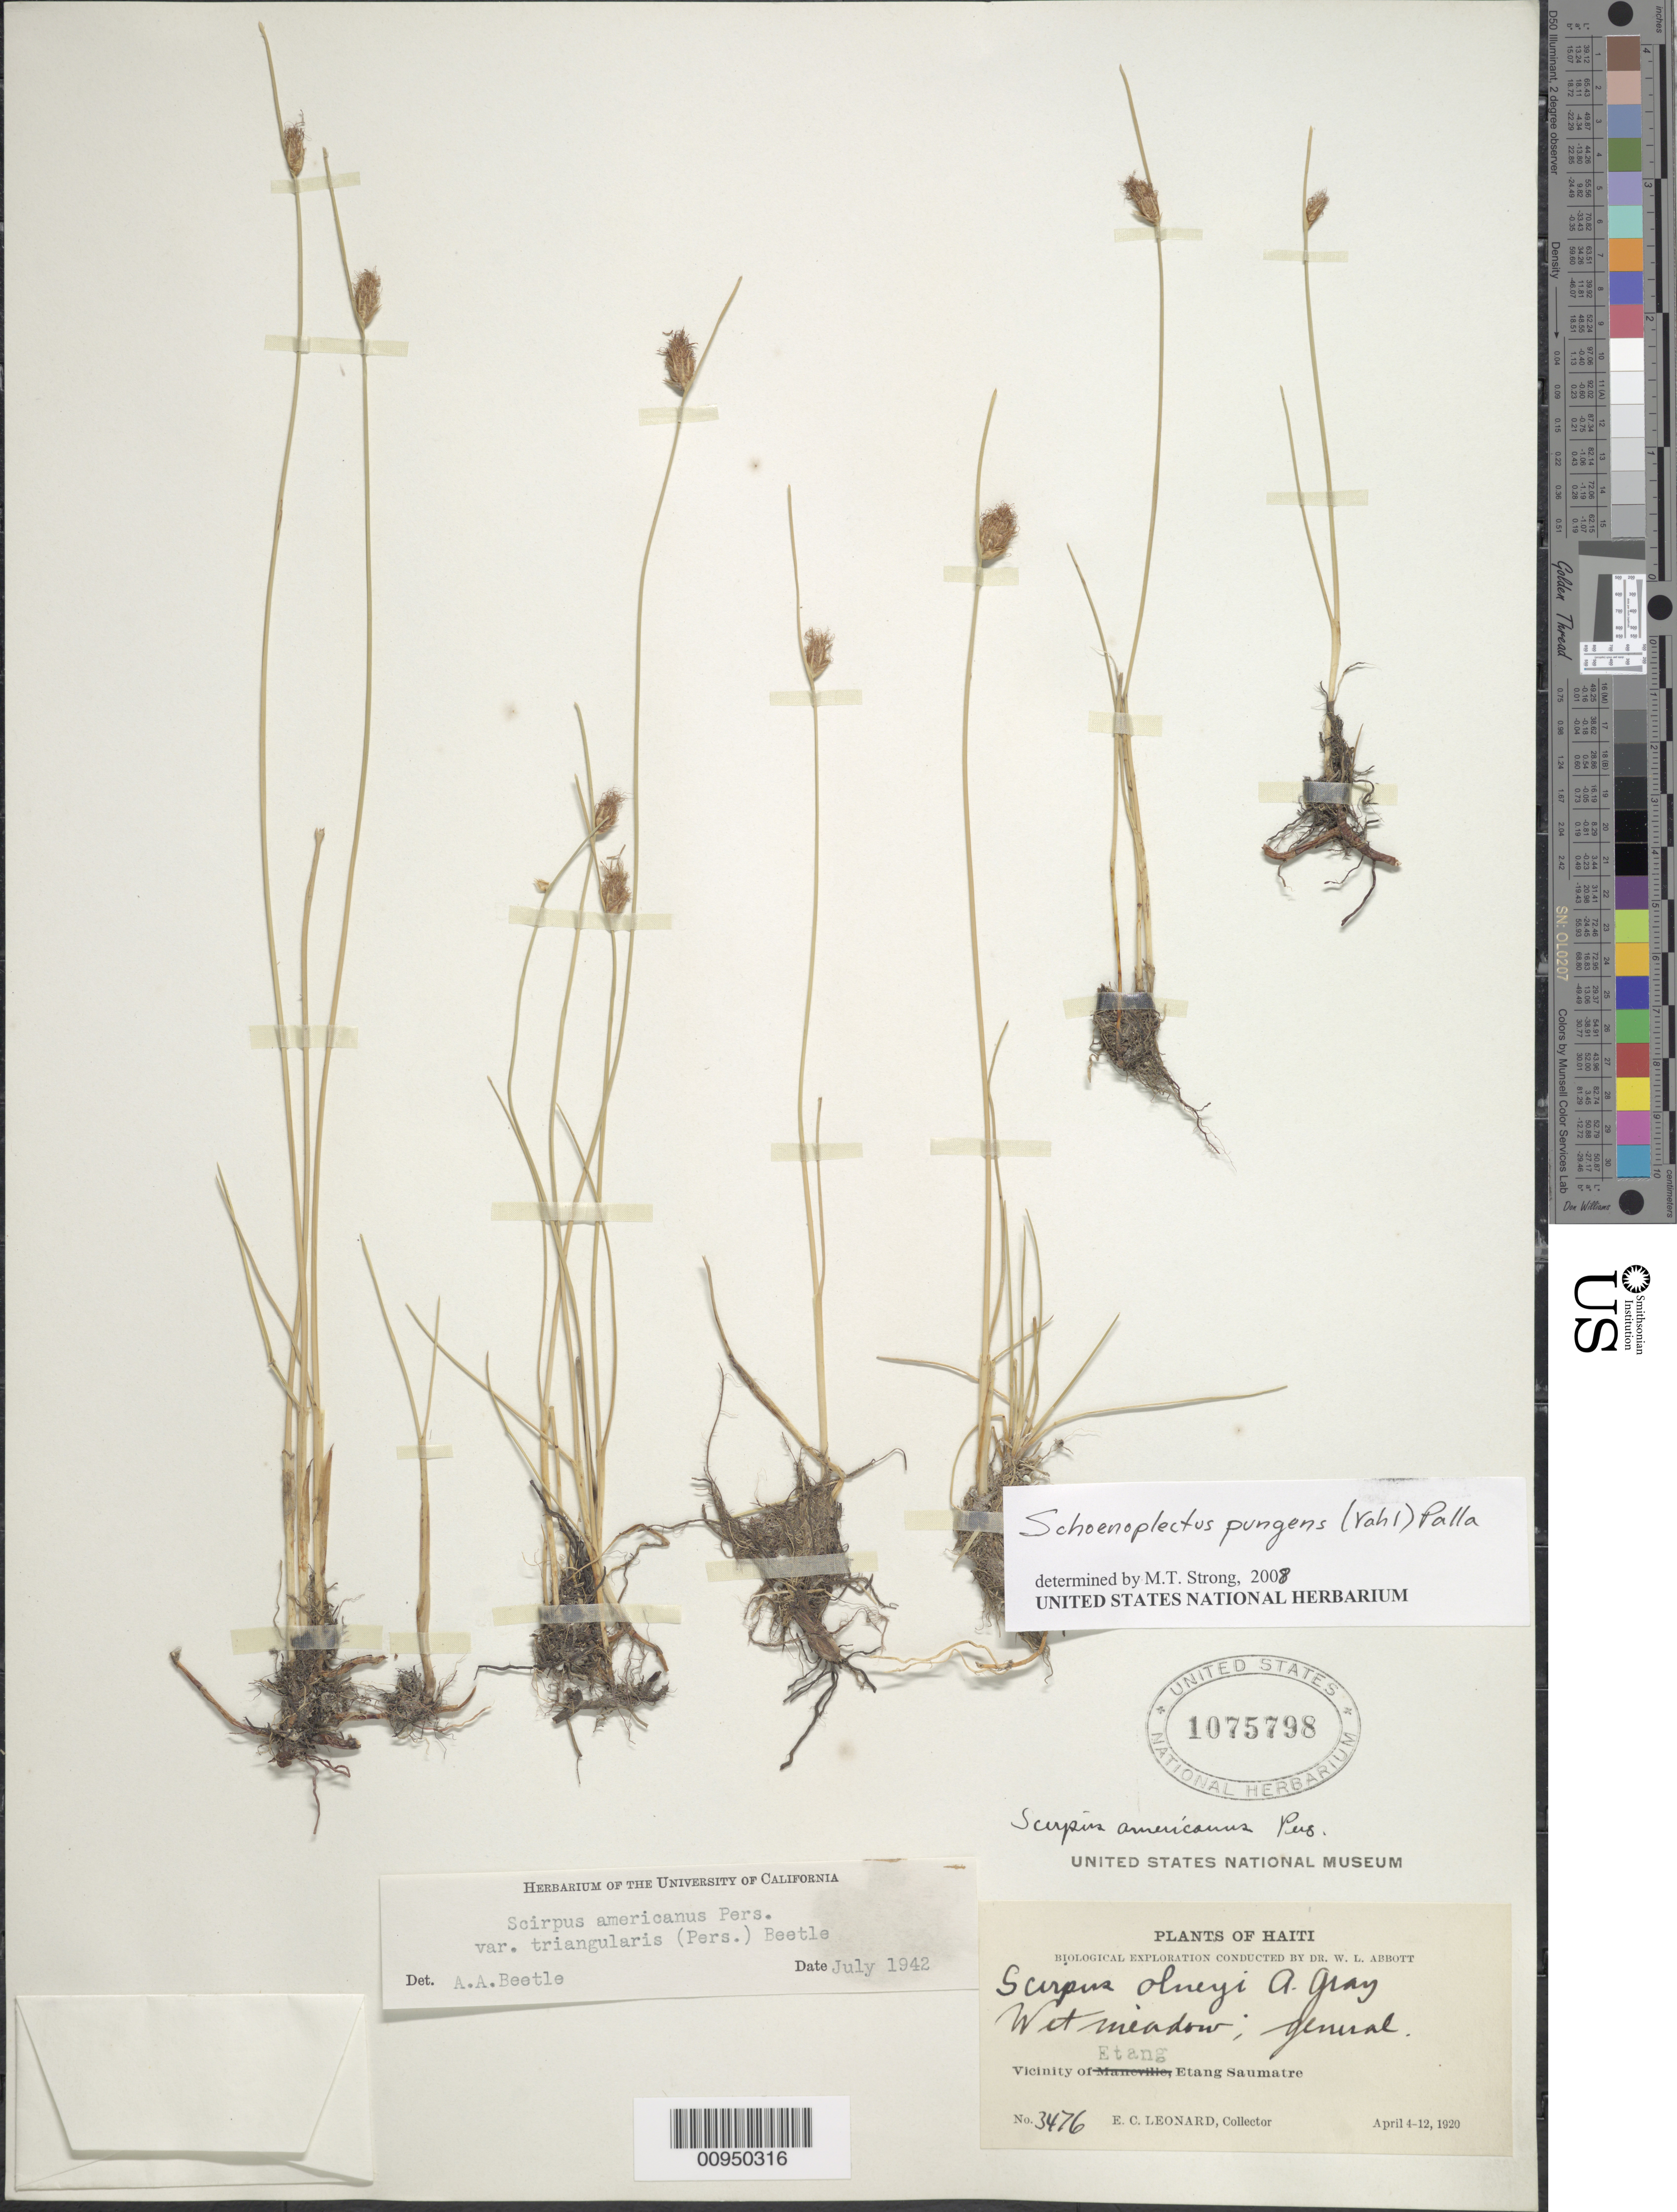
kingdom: Plantae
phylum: Tracheophyta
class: Liliopsida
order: Poales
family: Cyperaceae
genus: Schoenoplectus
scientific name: Schoenoplectus pungens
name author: (Vahl) Palla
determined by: Strong, M. T., (US), Smithsonian Institution - National Museum of Natural History (UNITED STATES)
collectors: E. C. Leonard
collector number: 3476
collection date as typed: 04 Apr 1920 to 12 Apr 1920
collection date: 1920-04-04/1920-04-12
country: Haiti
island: Hispaniola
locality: Vicinity of Etang, Etang Saumatre.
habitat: Wet meadow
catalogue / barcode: US 1075798